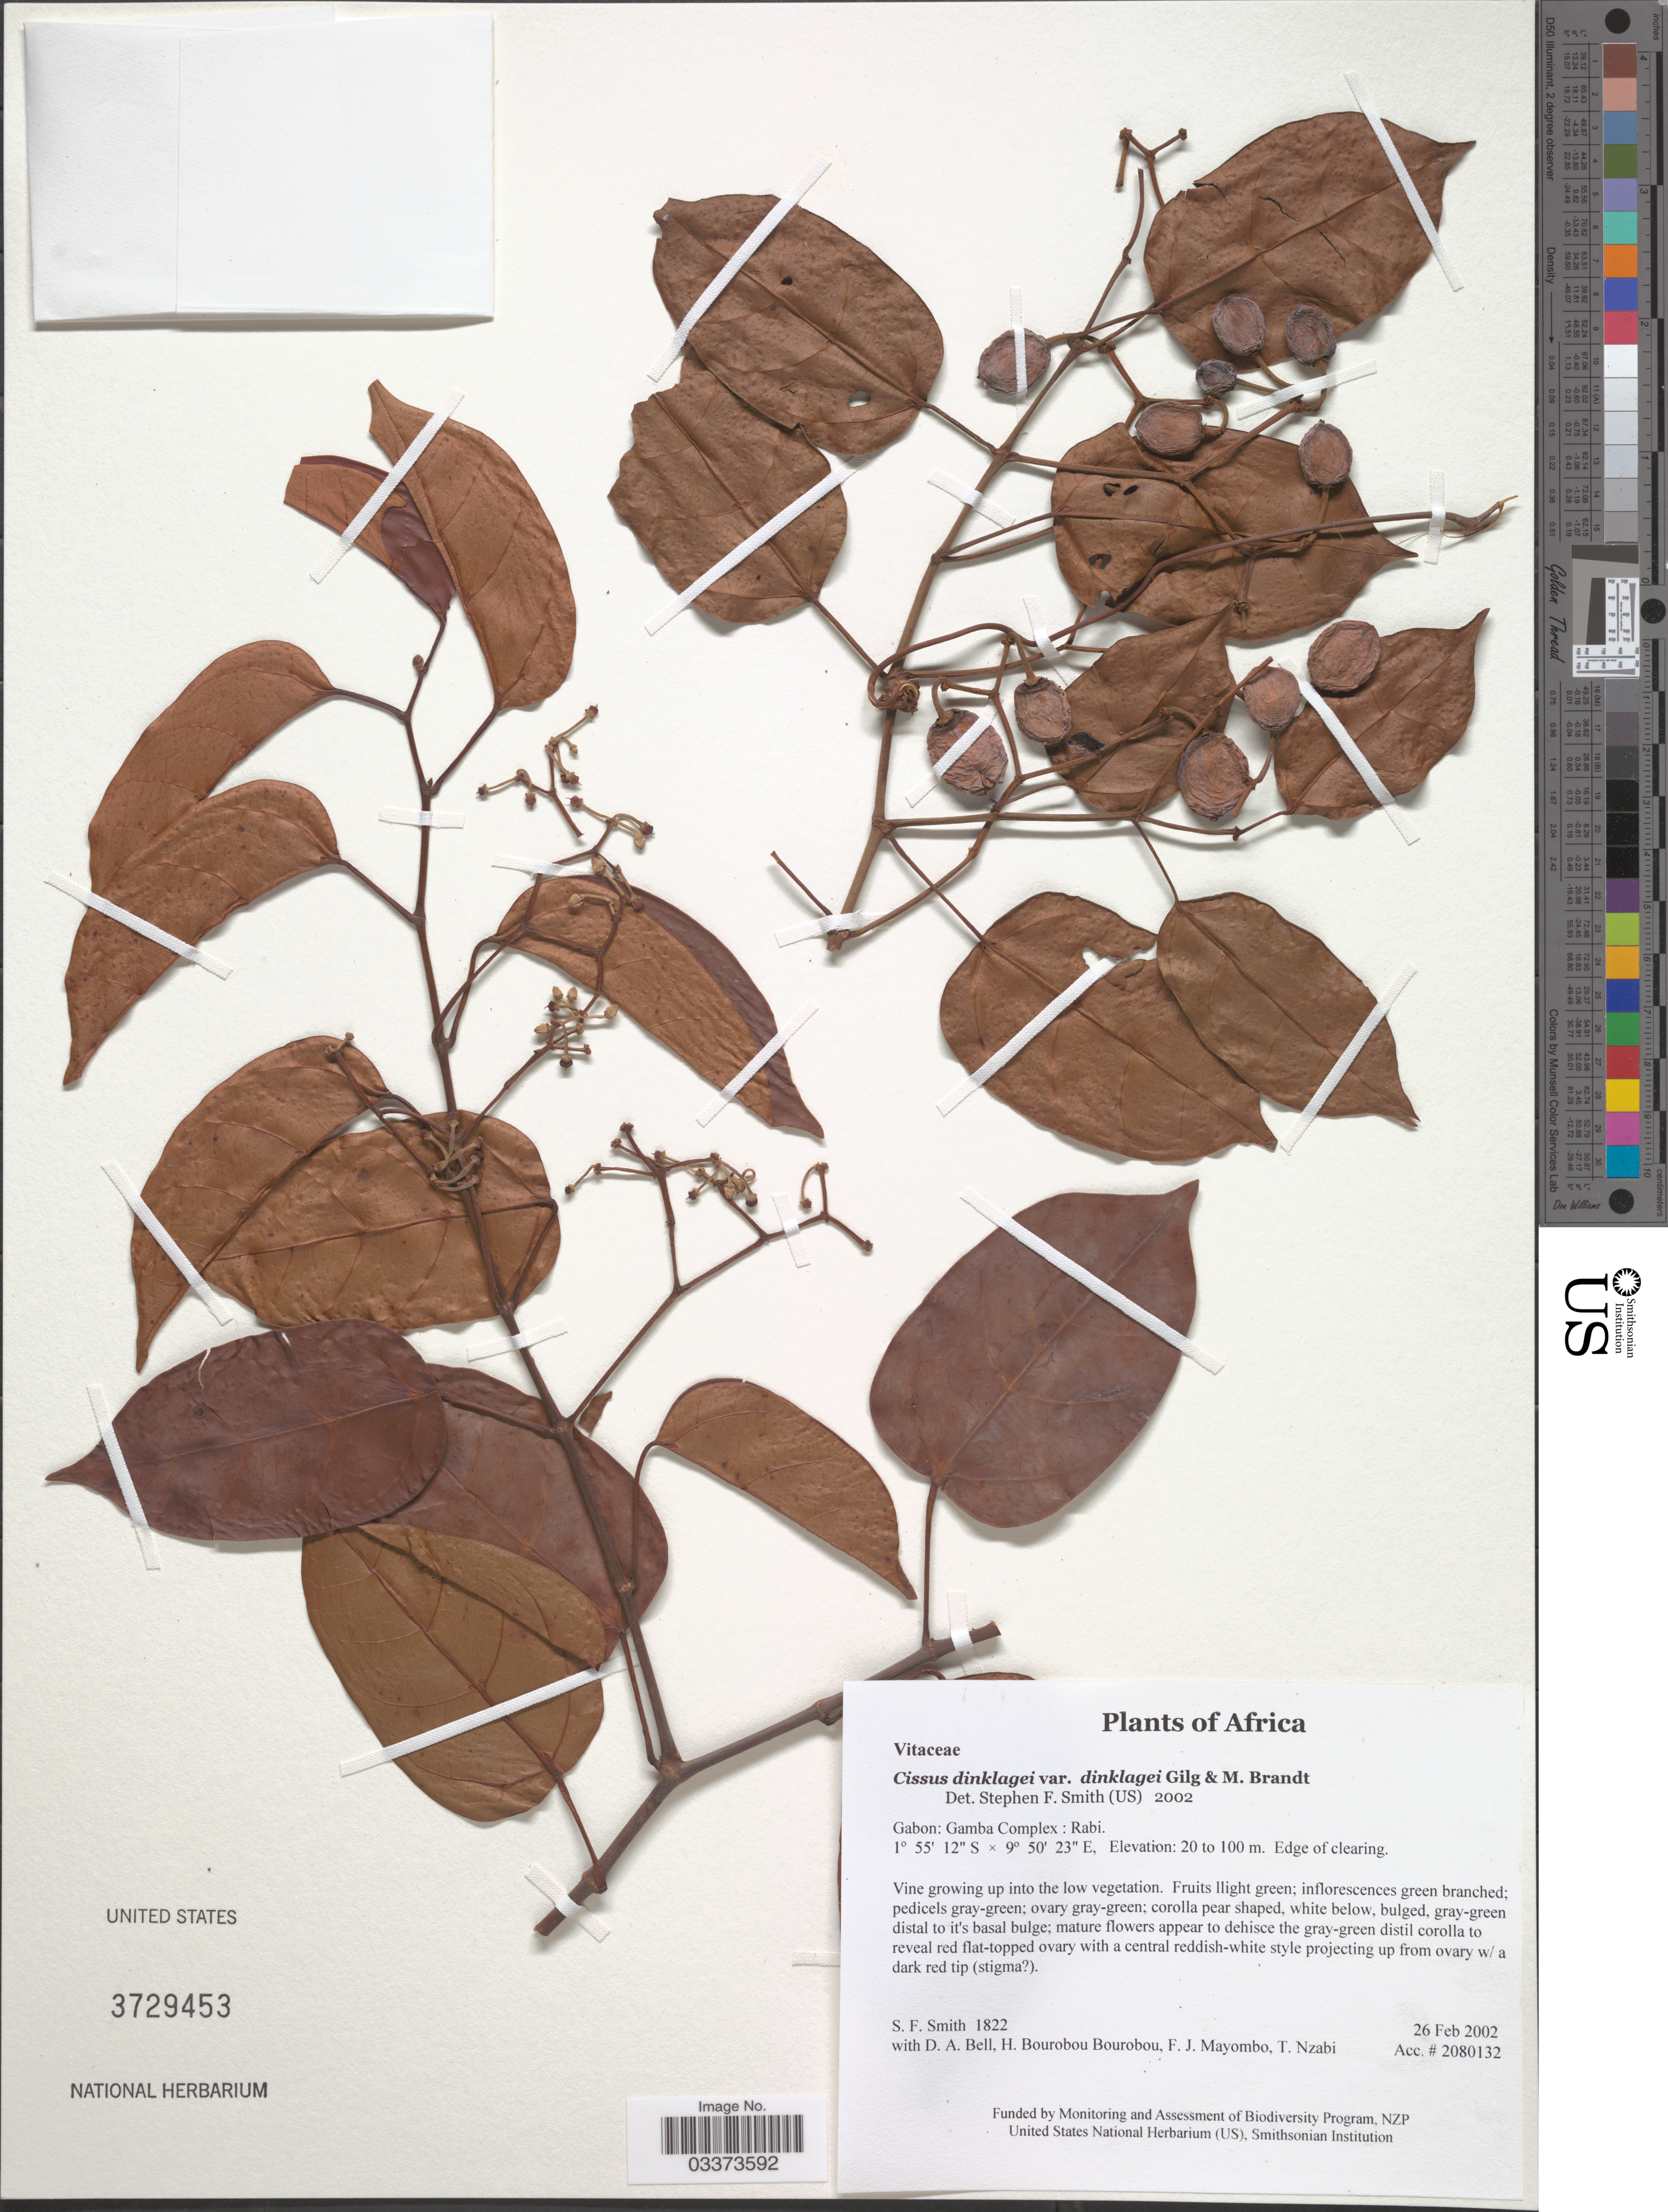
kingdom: Plantae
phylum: Tracheophyta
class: Magnoliopsida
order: Vitales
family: Vitaceae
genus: Cissus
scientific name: Cissus dinklagei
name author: Gilg & M. Brandt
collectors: S.F. Smith, D. A. Bell, H. Bourobou Bourobou & F. J. Mayombo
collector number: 1822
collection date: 2002-02-26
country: Gabon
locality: Africa. Gamba Complex: Rabi.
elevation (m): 20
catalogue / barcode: US 3729453